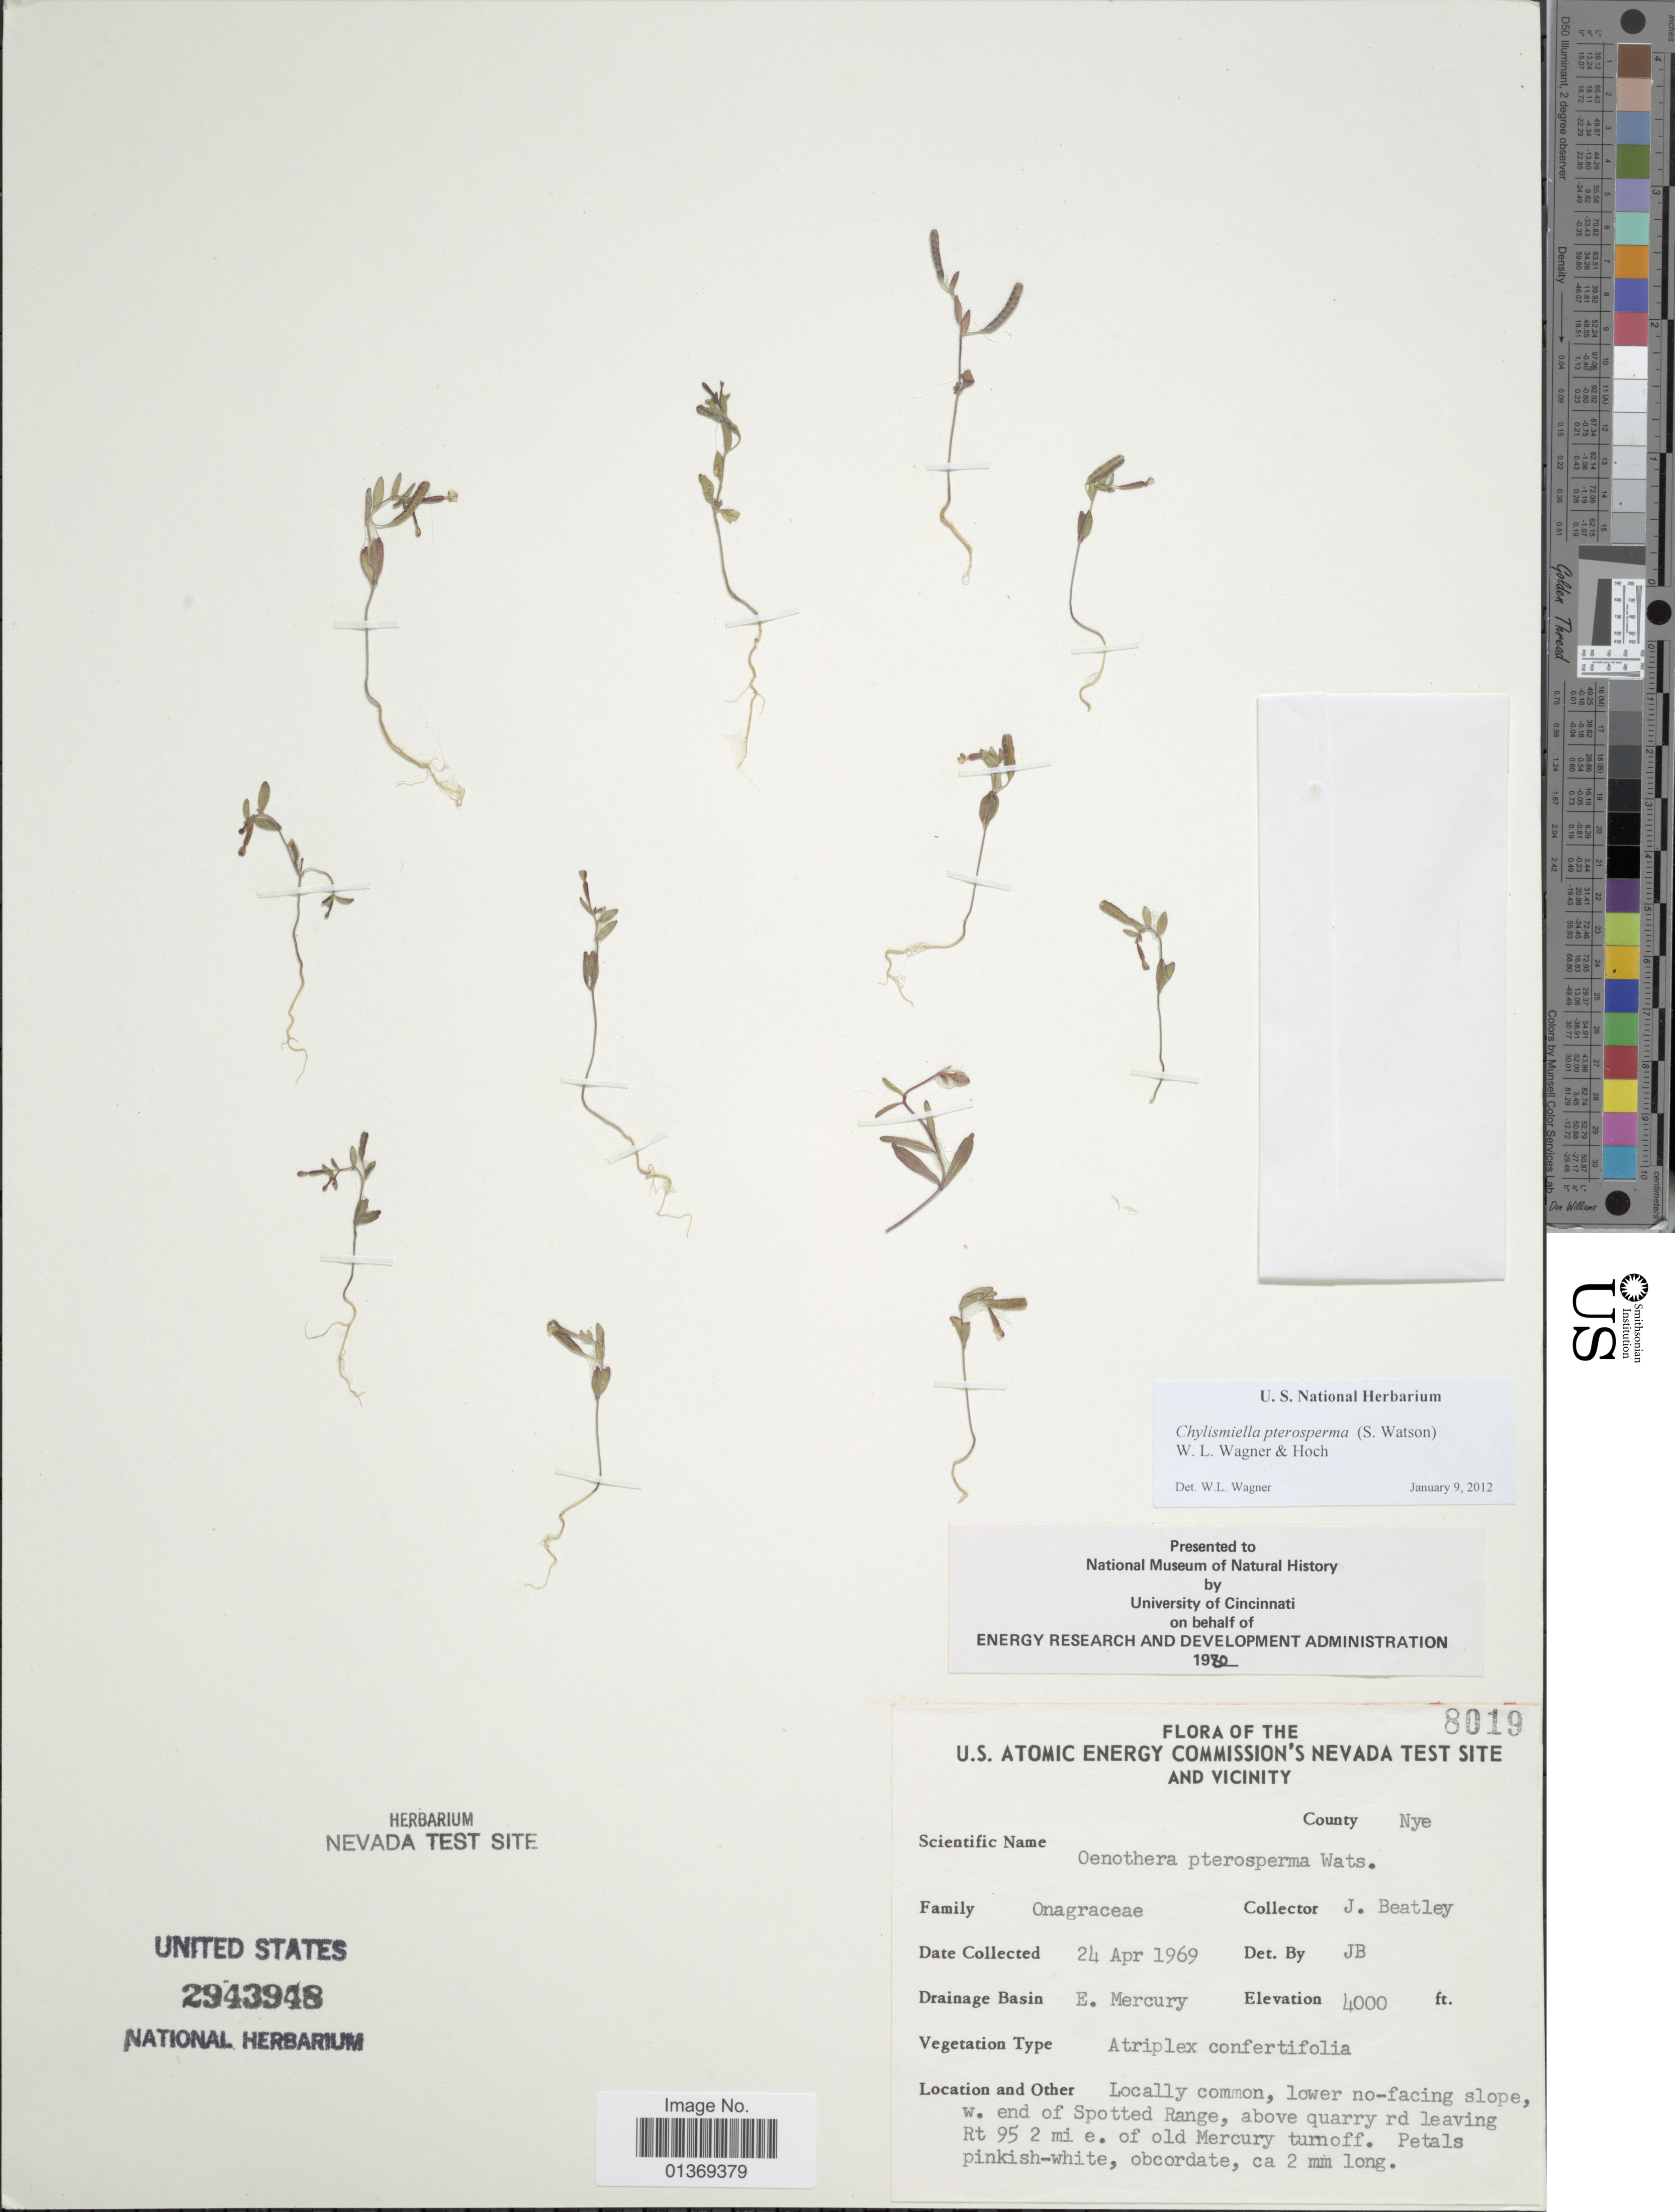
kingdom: Plantae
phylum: Tracheophyta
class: Magnoliopsida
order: Myrtales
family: Onagraceae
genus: Chylismiella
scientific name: Chylismiella pterosperma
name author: (S. Watson) W.L. Wagner & Hoch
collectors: J. C. Beatley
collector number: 8019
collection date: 1969-04-24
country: United States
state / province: Nevada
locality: U.S. Atomic Energy Commission's Nevada Test Site and Vicinity, County Nye, E. Mercury, lower no-facing slope, w. end of Spotted Range, above quarry rd leaving Rt 95 2 mi e. of old Mercury turnoff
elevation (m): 1219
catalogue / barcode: US 2943948